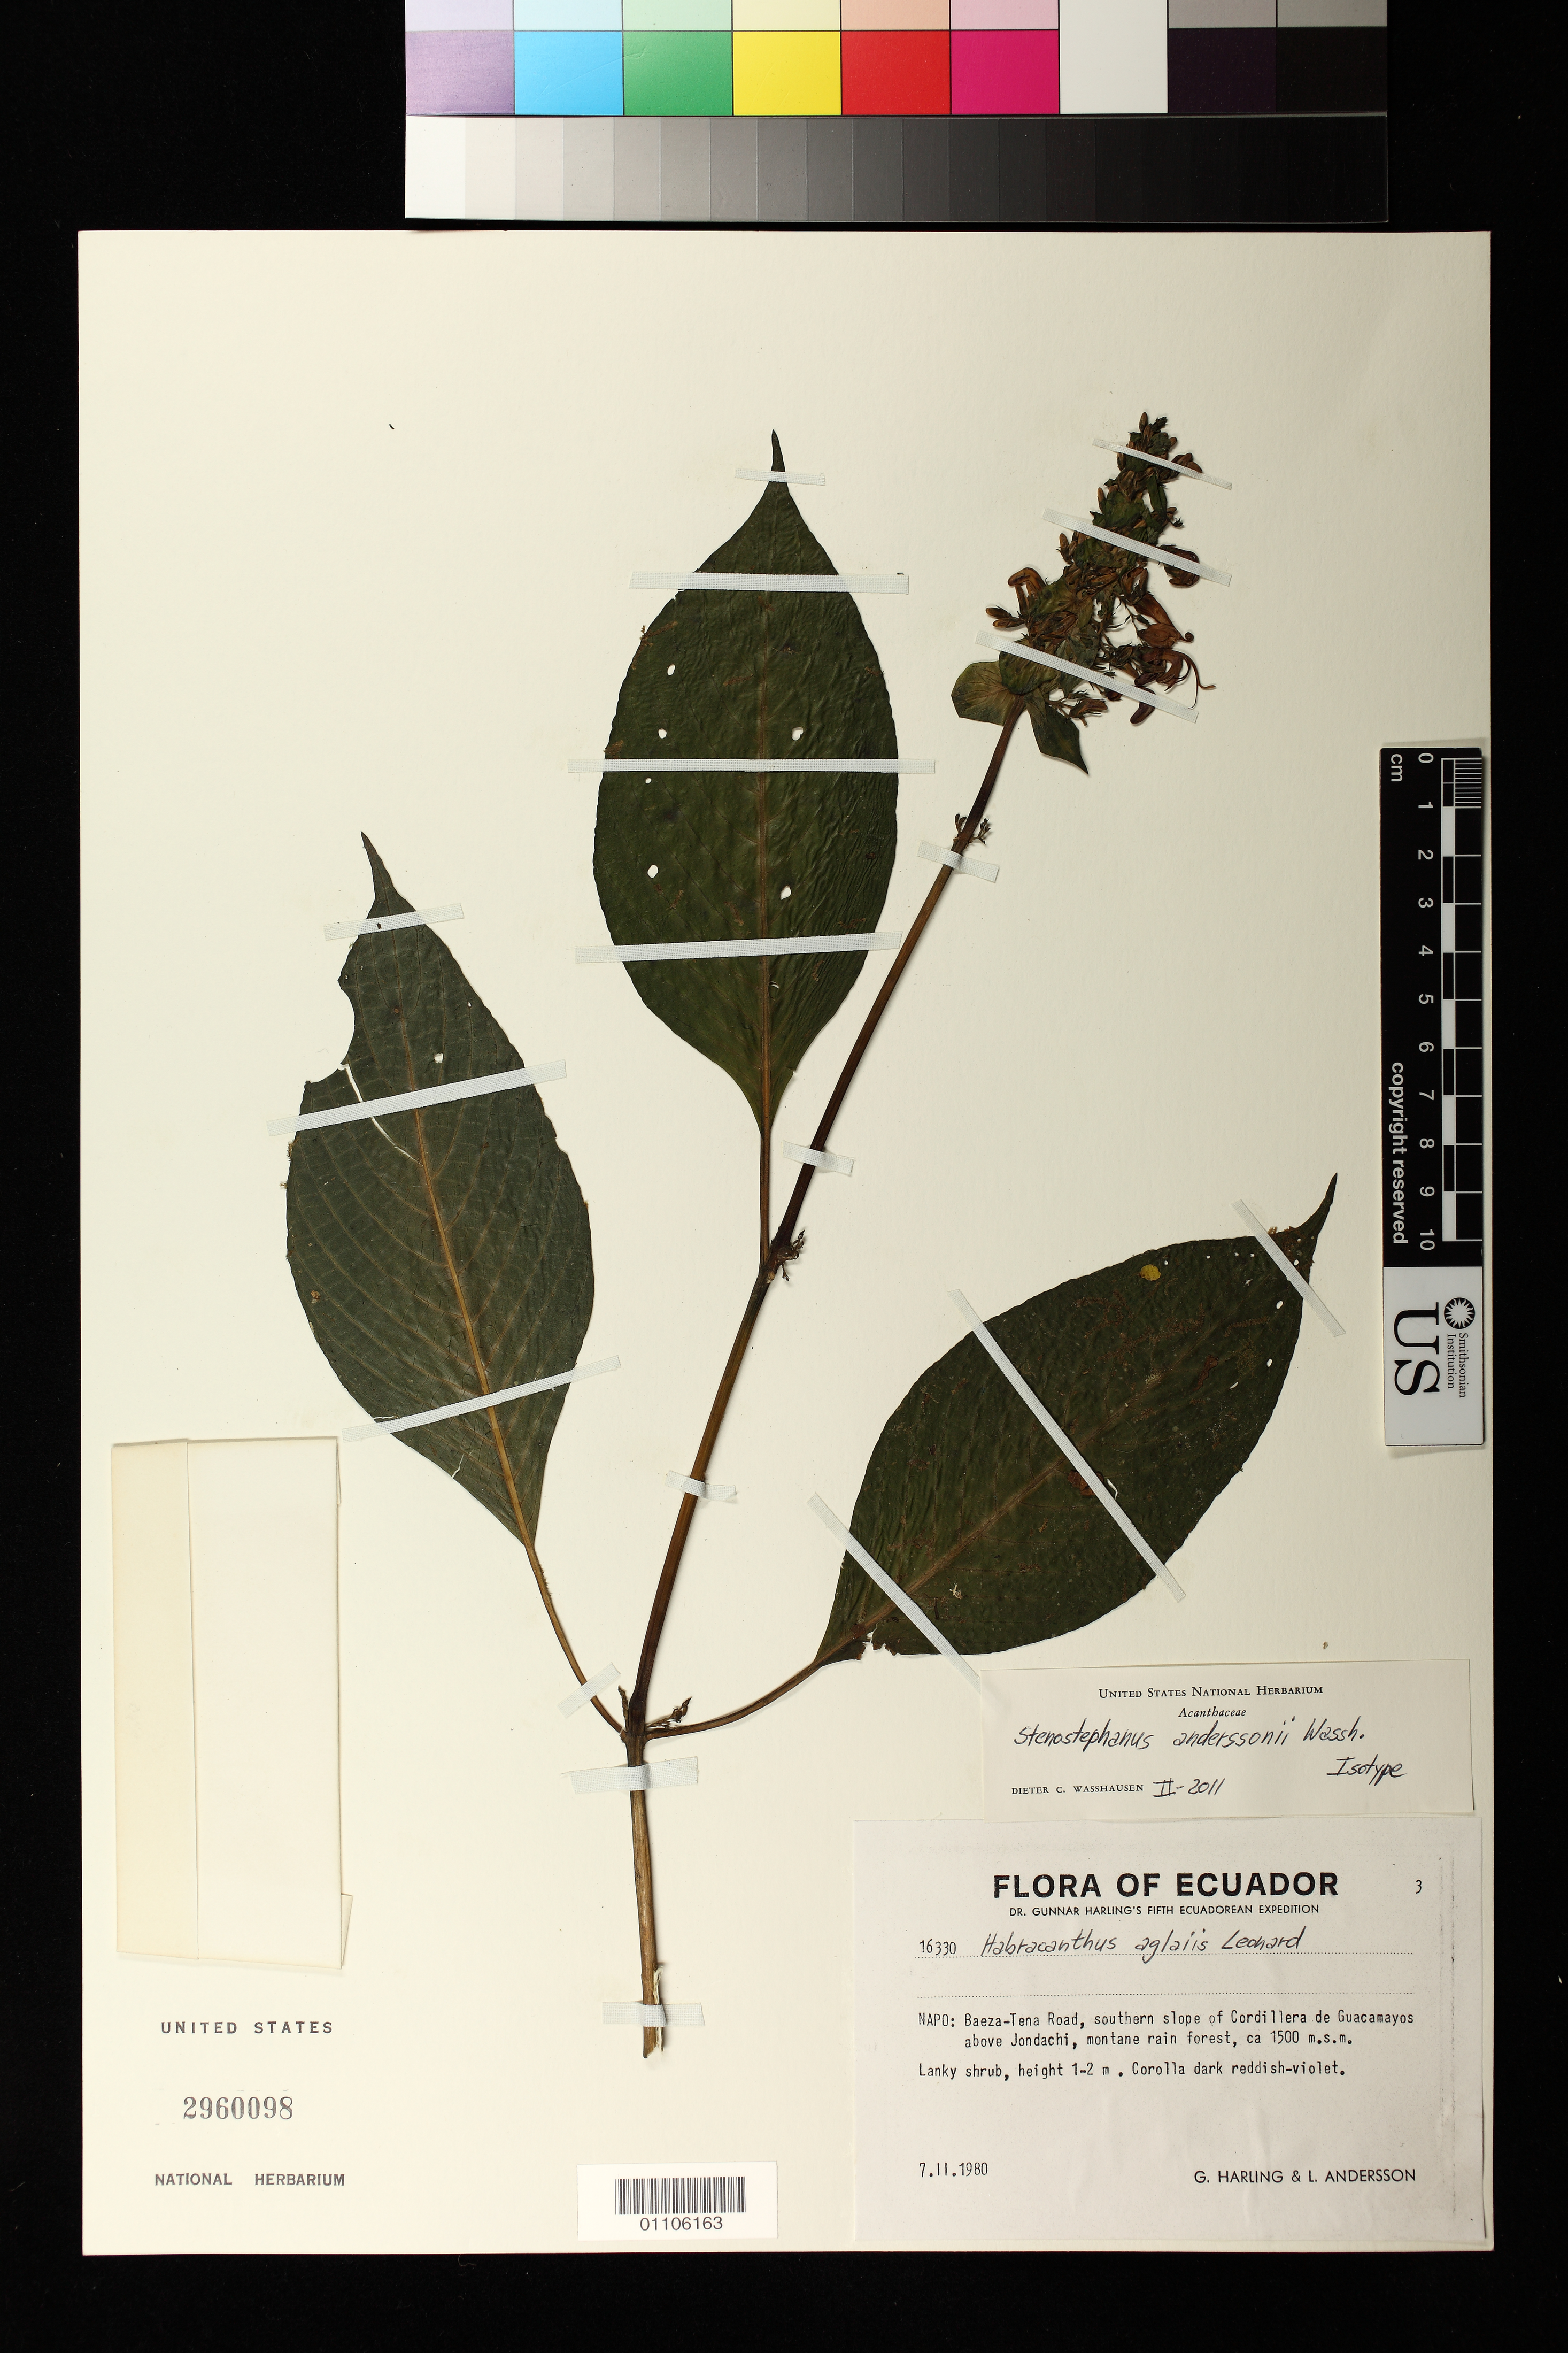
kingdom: Plantae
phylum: Tracheophyta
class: Magnoliopsida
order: Lamiales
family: Acanthaceae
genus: Stenostephanus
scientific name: Stenostephanus anderssonii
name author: Wassh.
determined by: Wasshausen, Dieter C., (BOT), Smithsonian Institution - National Museum of Natural History (UNITED STATES)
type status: Isotype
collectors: G. Harling & L. Andersson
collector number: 16330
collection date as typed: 07 Feb 1980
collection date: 1980-02-07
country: Ecuador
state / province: Napo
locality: Baeza - Tena road, southern slope of Cordillera de Guacamayos, above Jondachi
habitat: Montane rain forest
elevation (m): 1500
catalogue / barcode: US 2960098